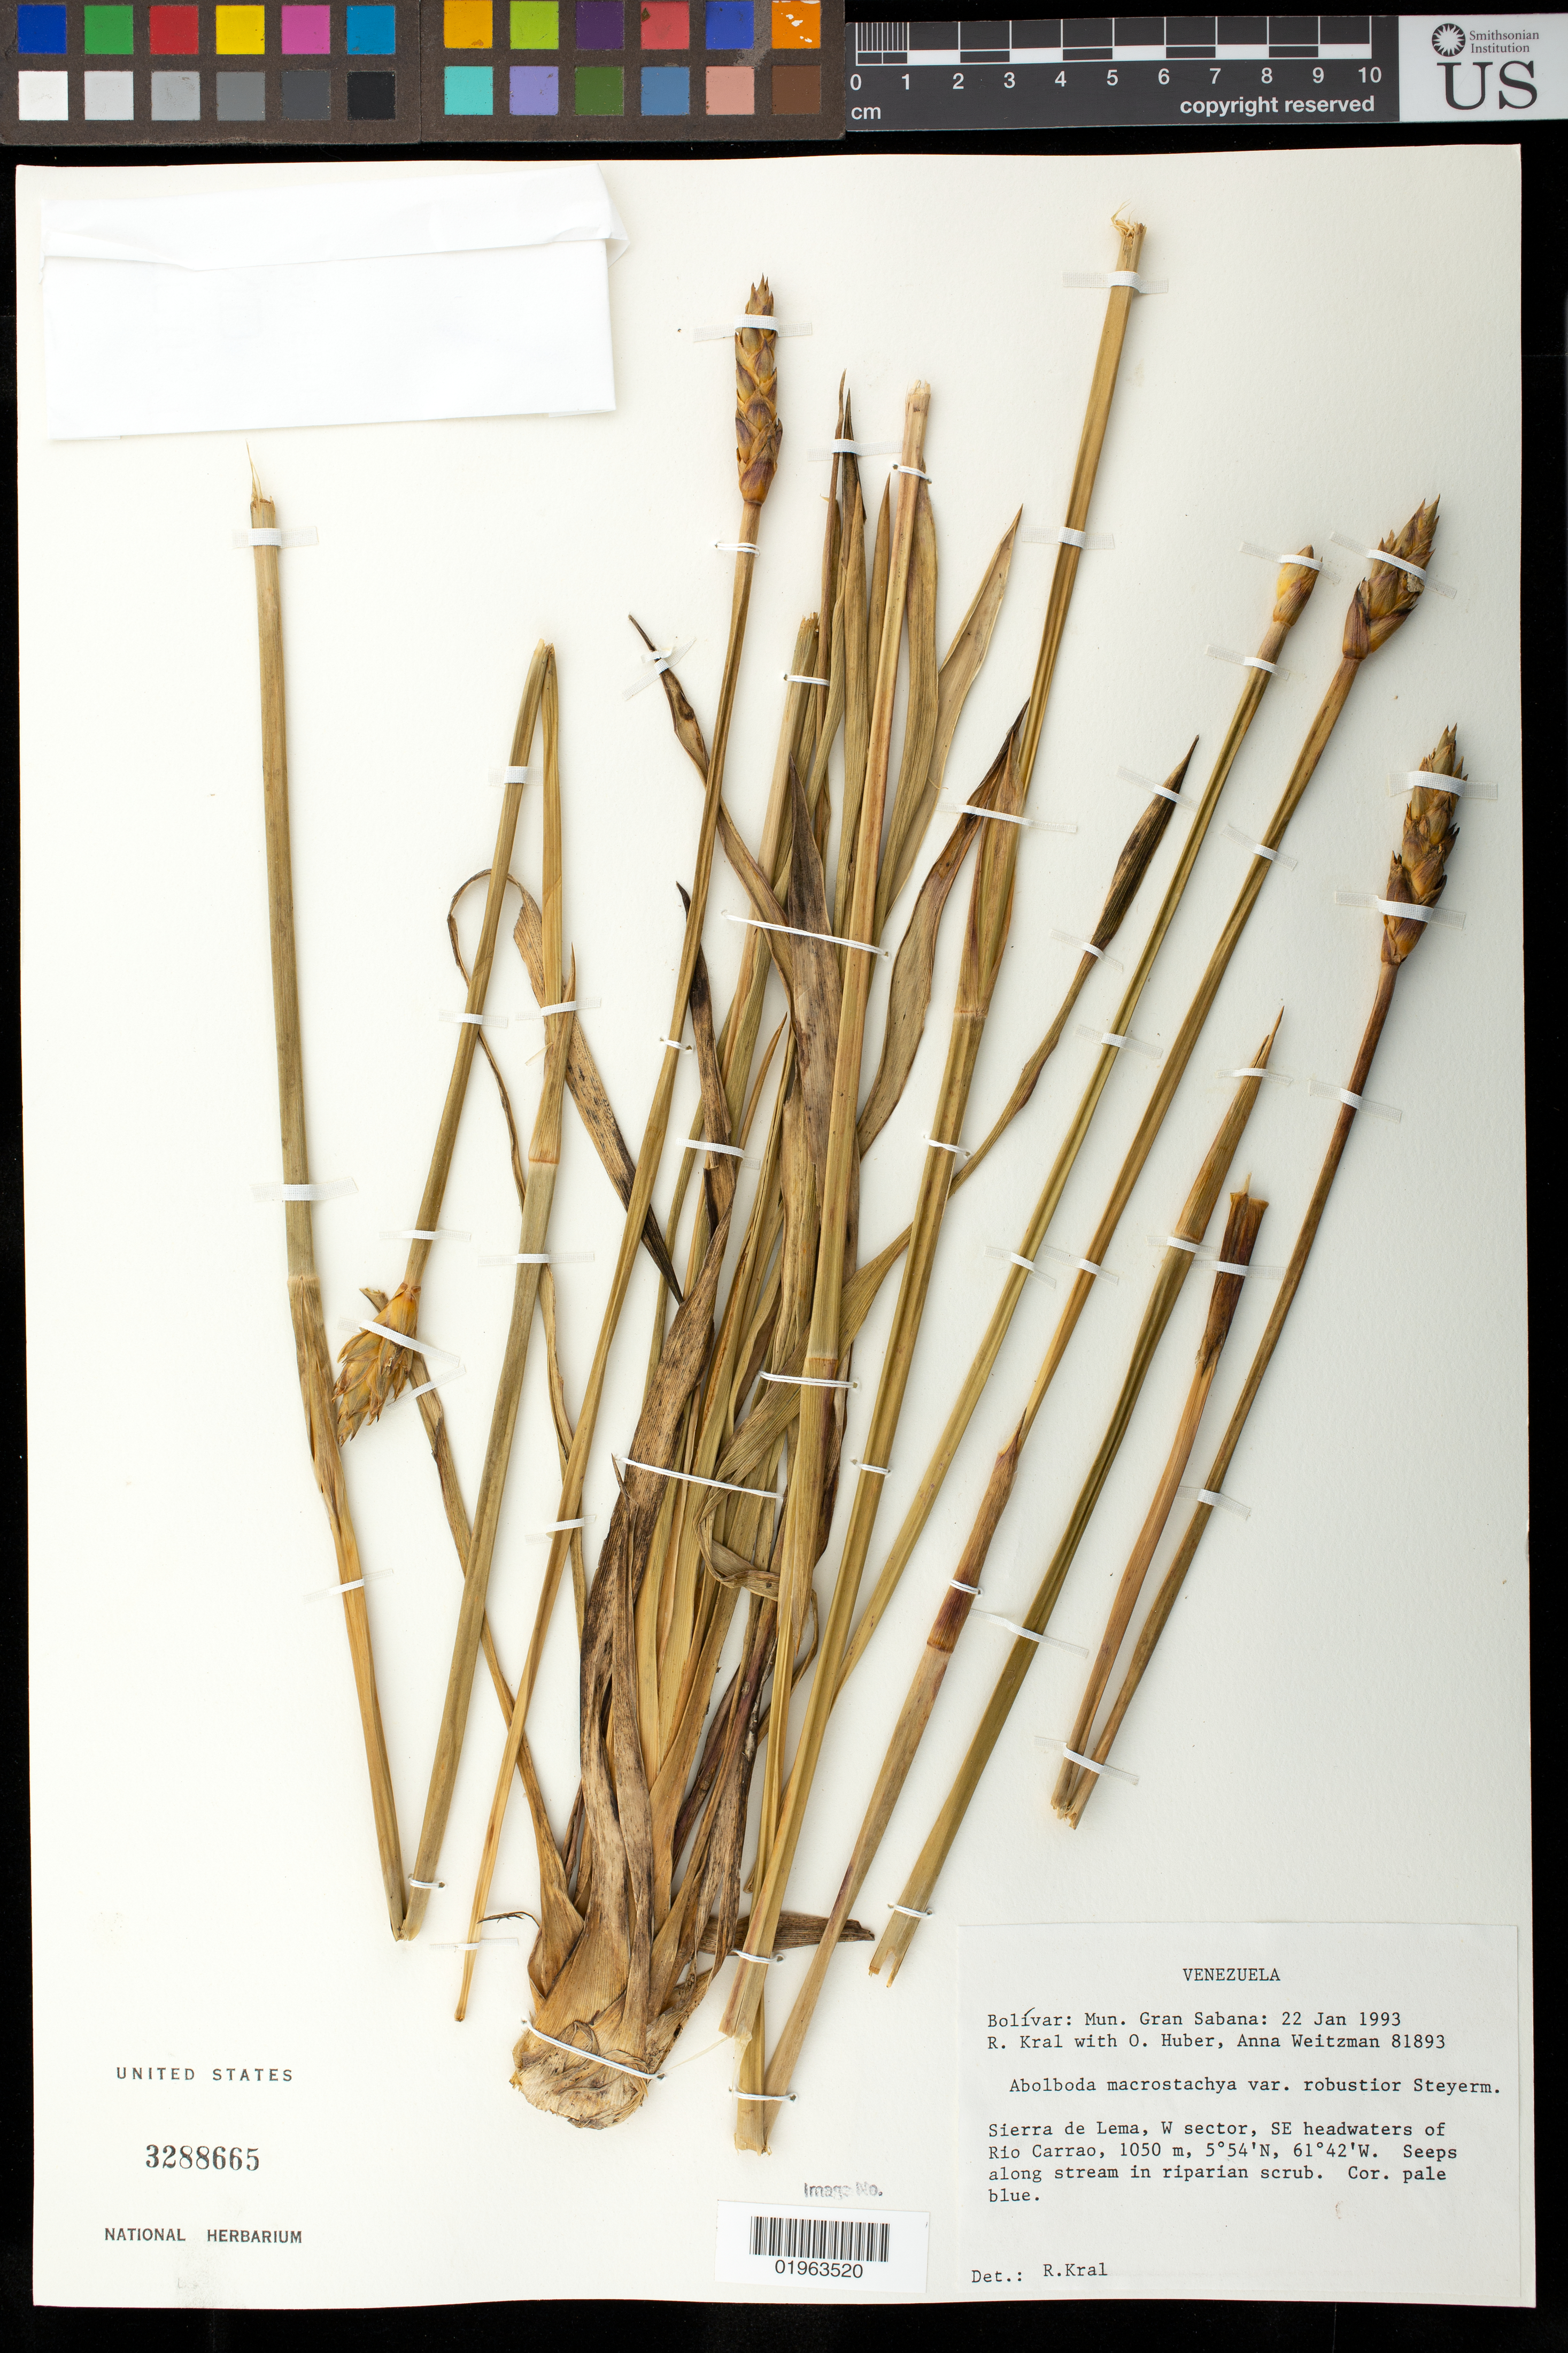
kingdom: Plantae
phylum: Tracheophyta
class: Liliopsida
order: Poales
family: Xyridaceae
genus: Abolboda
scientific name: Abolboda macrostachya var. robustior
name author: Steyerm.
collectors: R. Kral, O. Huber & A. L. Weitzman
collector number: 81893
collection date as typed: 22-Jan-93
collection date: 1993-01-22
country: Venezuela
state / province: Bolívar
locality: Mun. Gran Sabana; Sierra de Lema, W sector, SE headwaters of Rio Carrao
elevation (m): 1050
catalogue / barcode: US 3288665